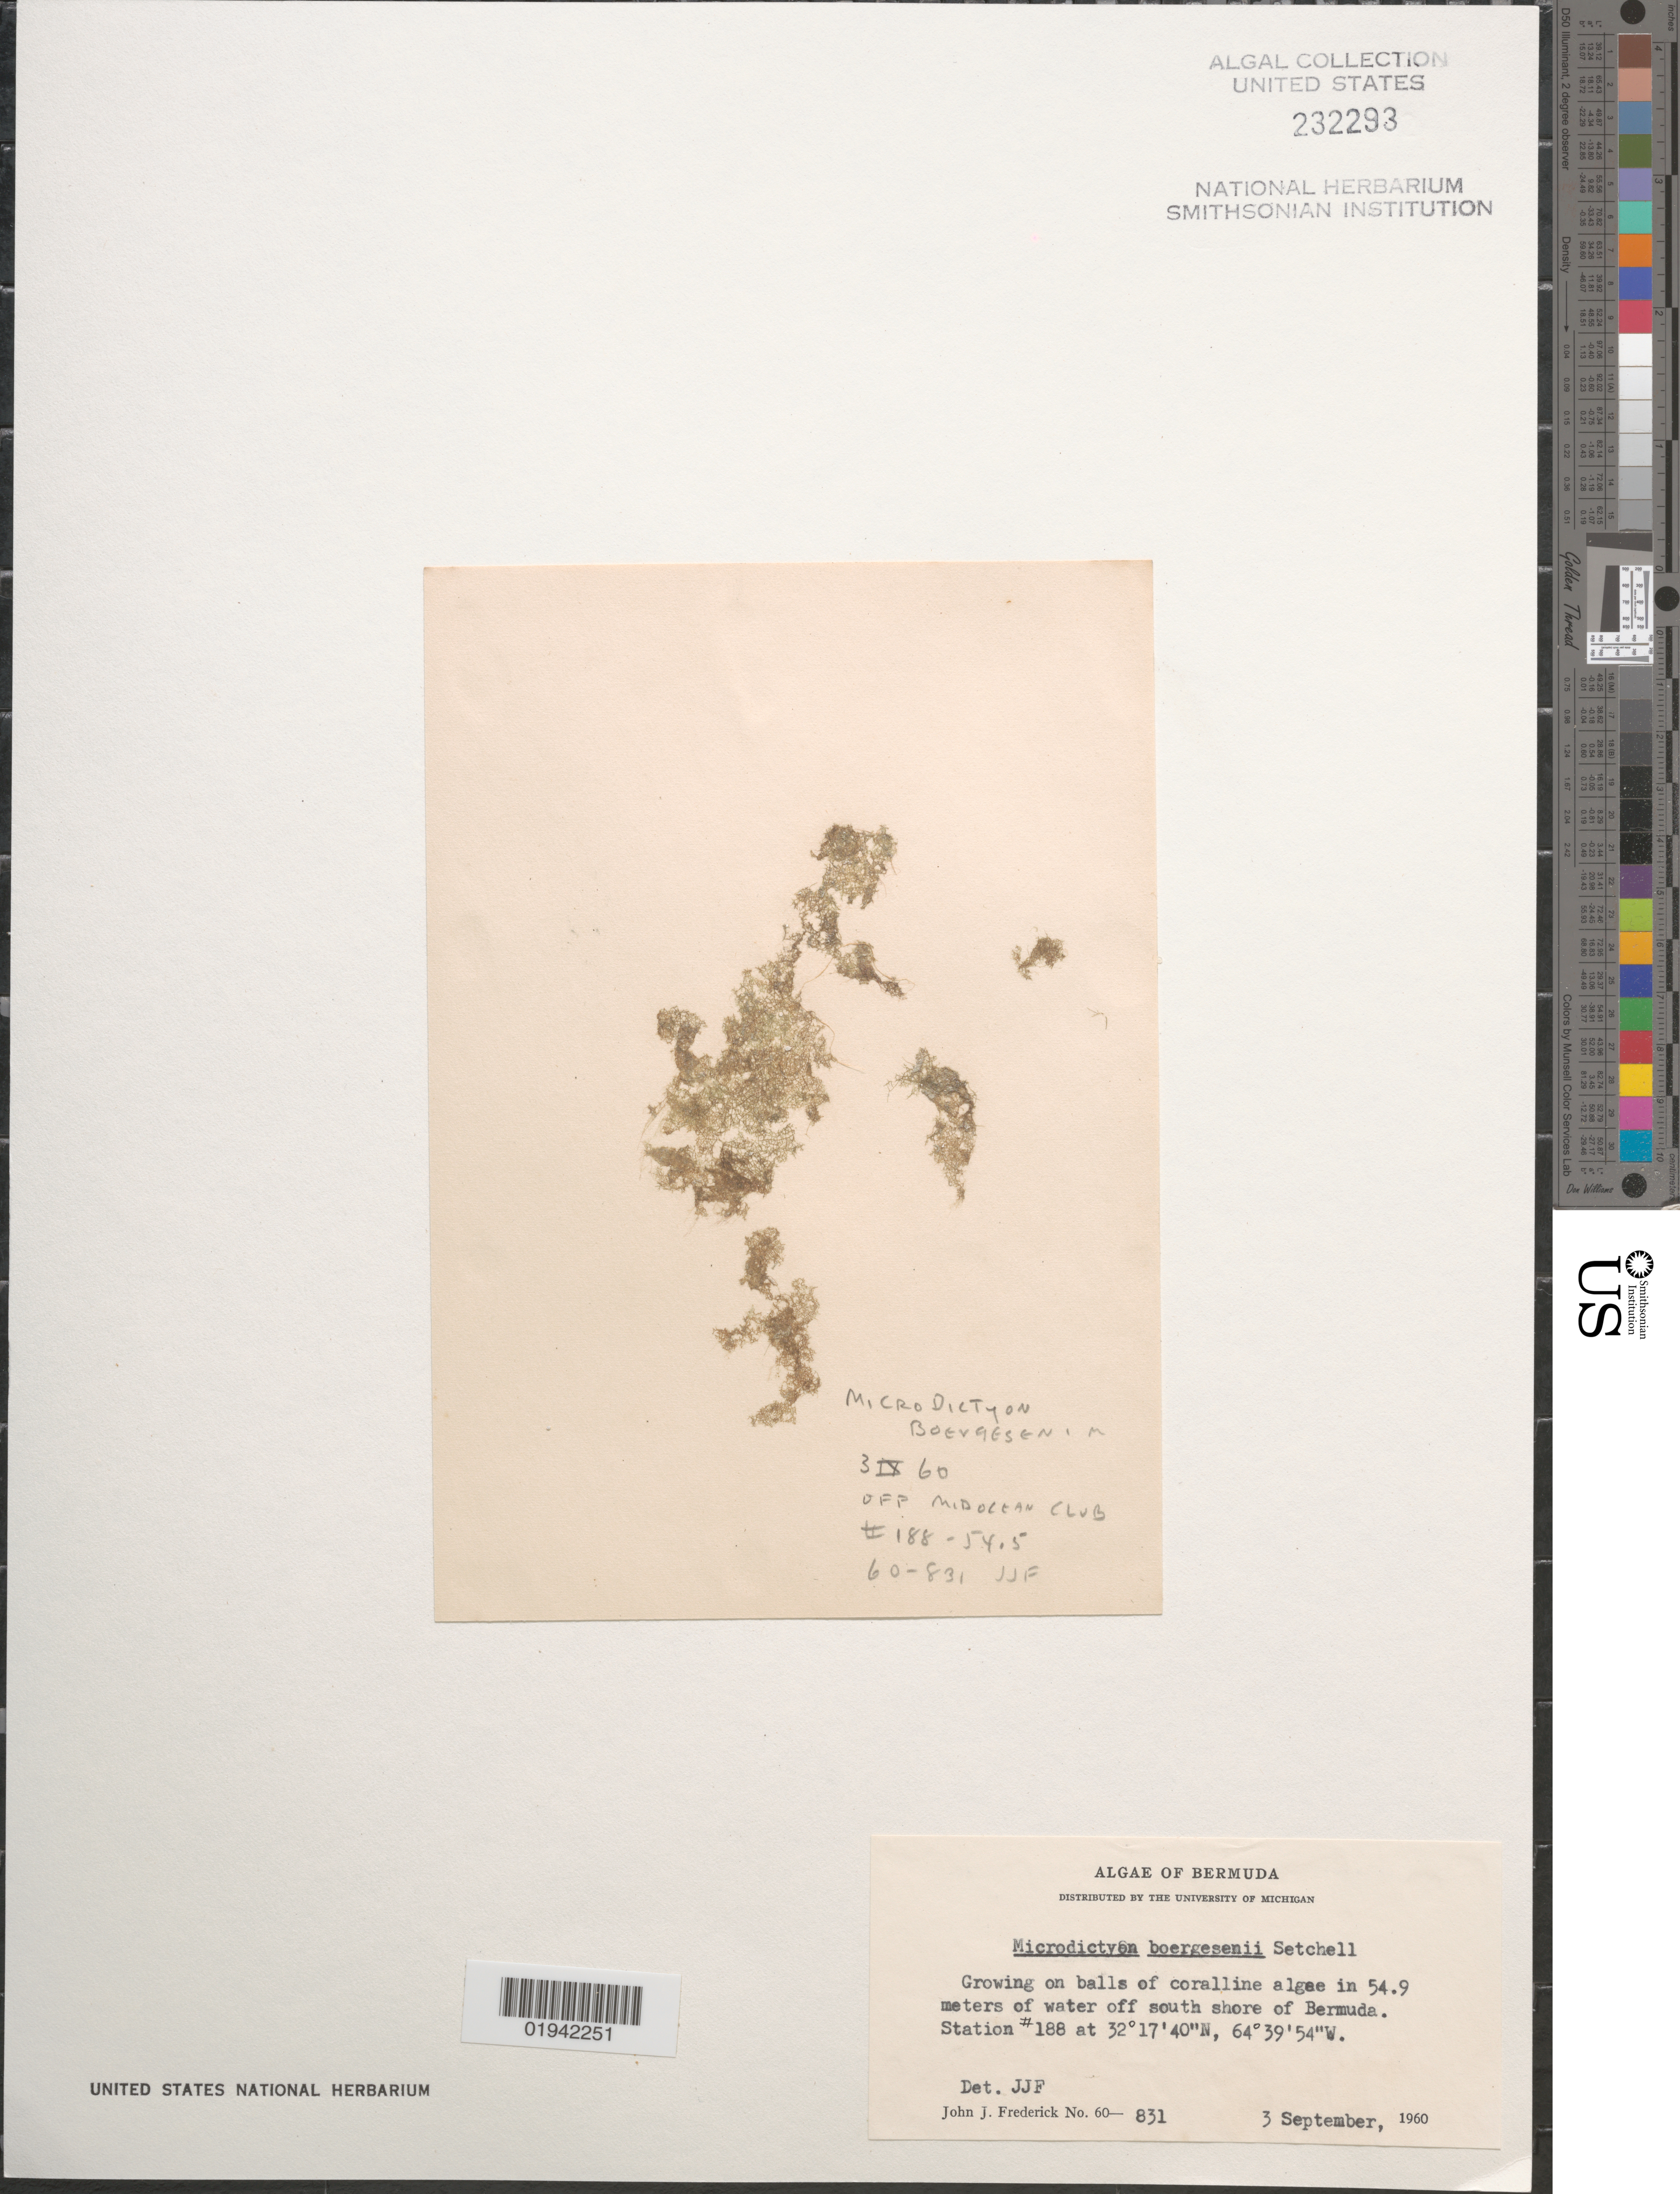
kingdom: Plantae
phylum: Chlorophyta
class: Ulvophyceae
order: Cladophorales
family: Anadyomenaceae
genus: Microdictyon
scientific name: Microdictyon boergesenii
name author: Setch.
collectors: J. Frederick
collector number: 60-831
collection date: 1960-09-03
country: Bermuda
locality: Growing on balls of coralline algae in 54.9 meters of water off south shore of Bermuda. Station #188. Off Mid Ocean Club.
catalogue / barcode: US 232293